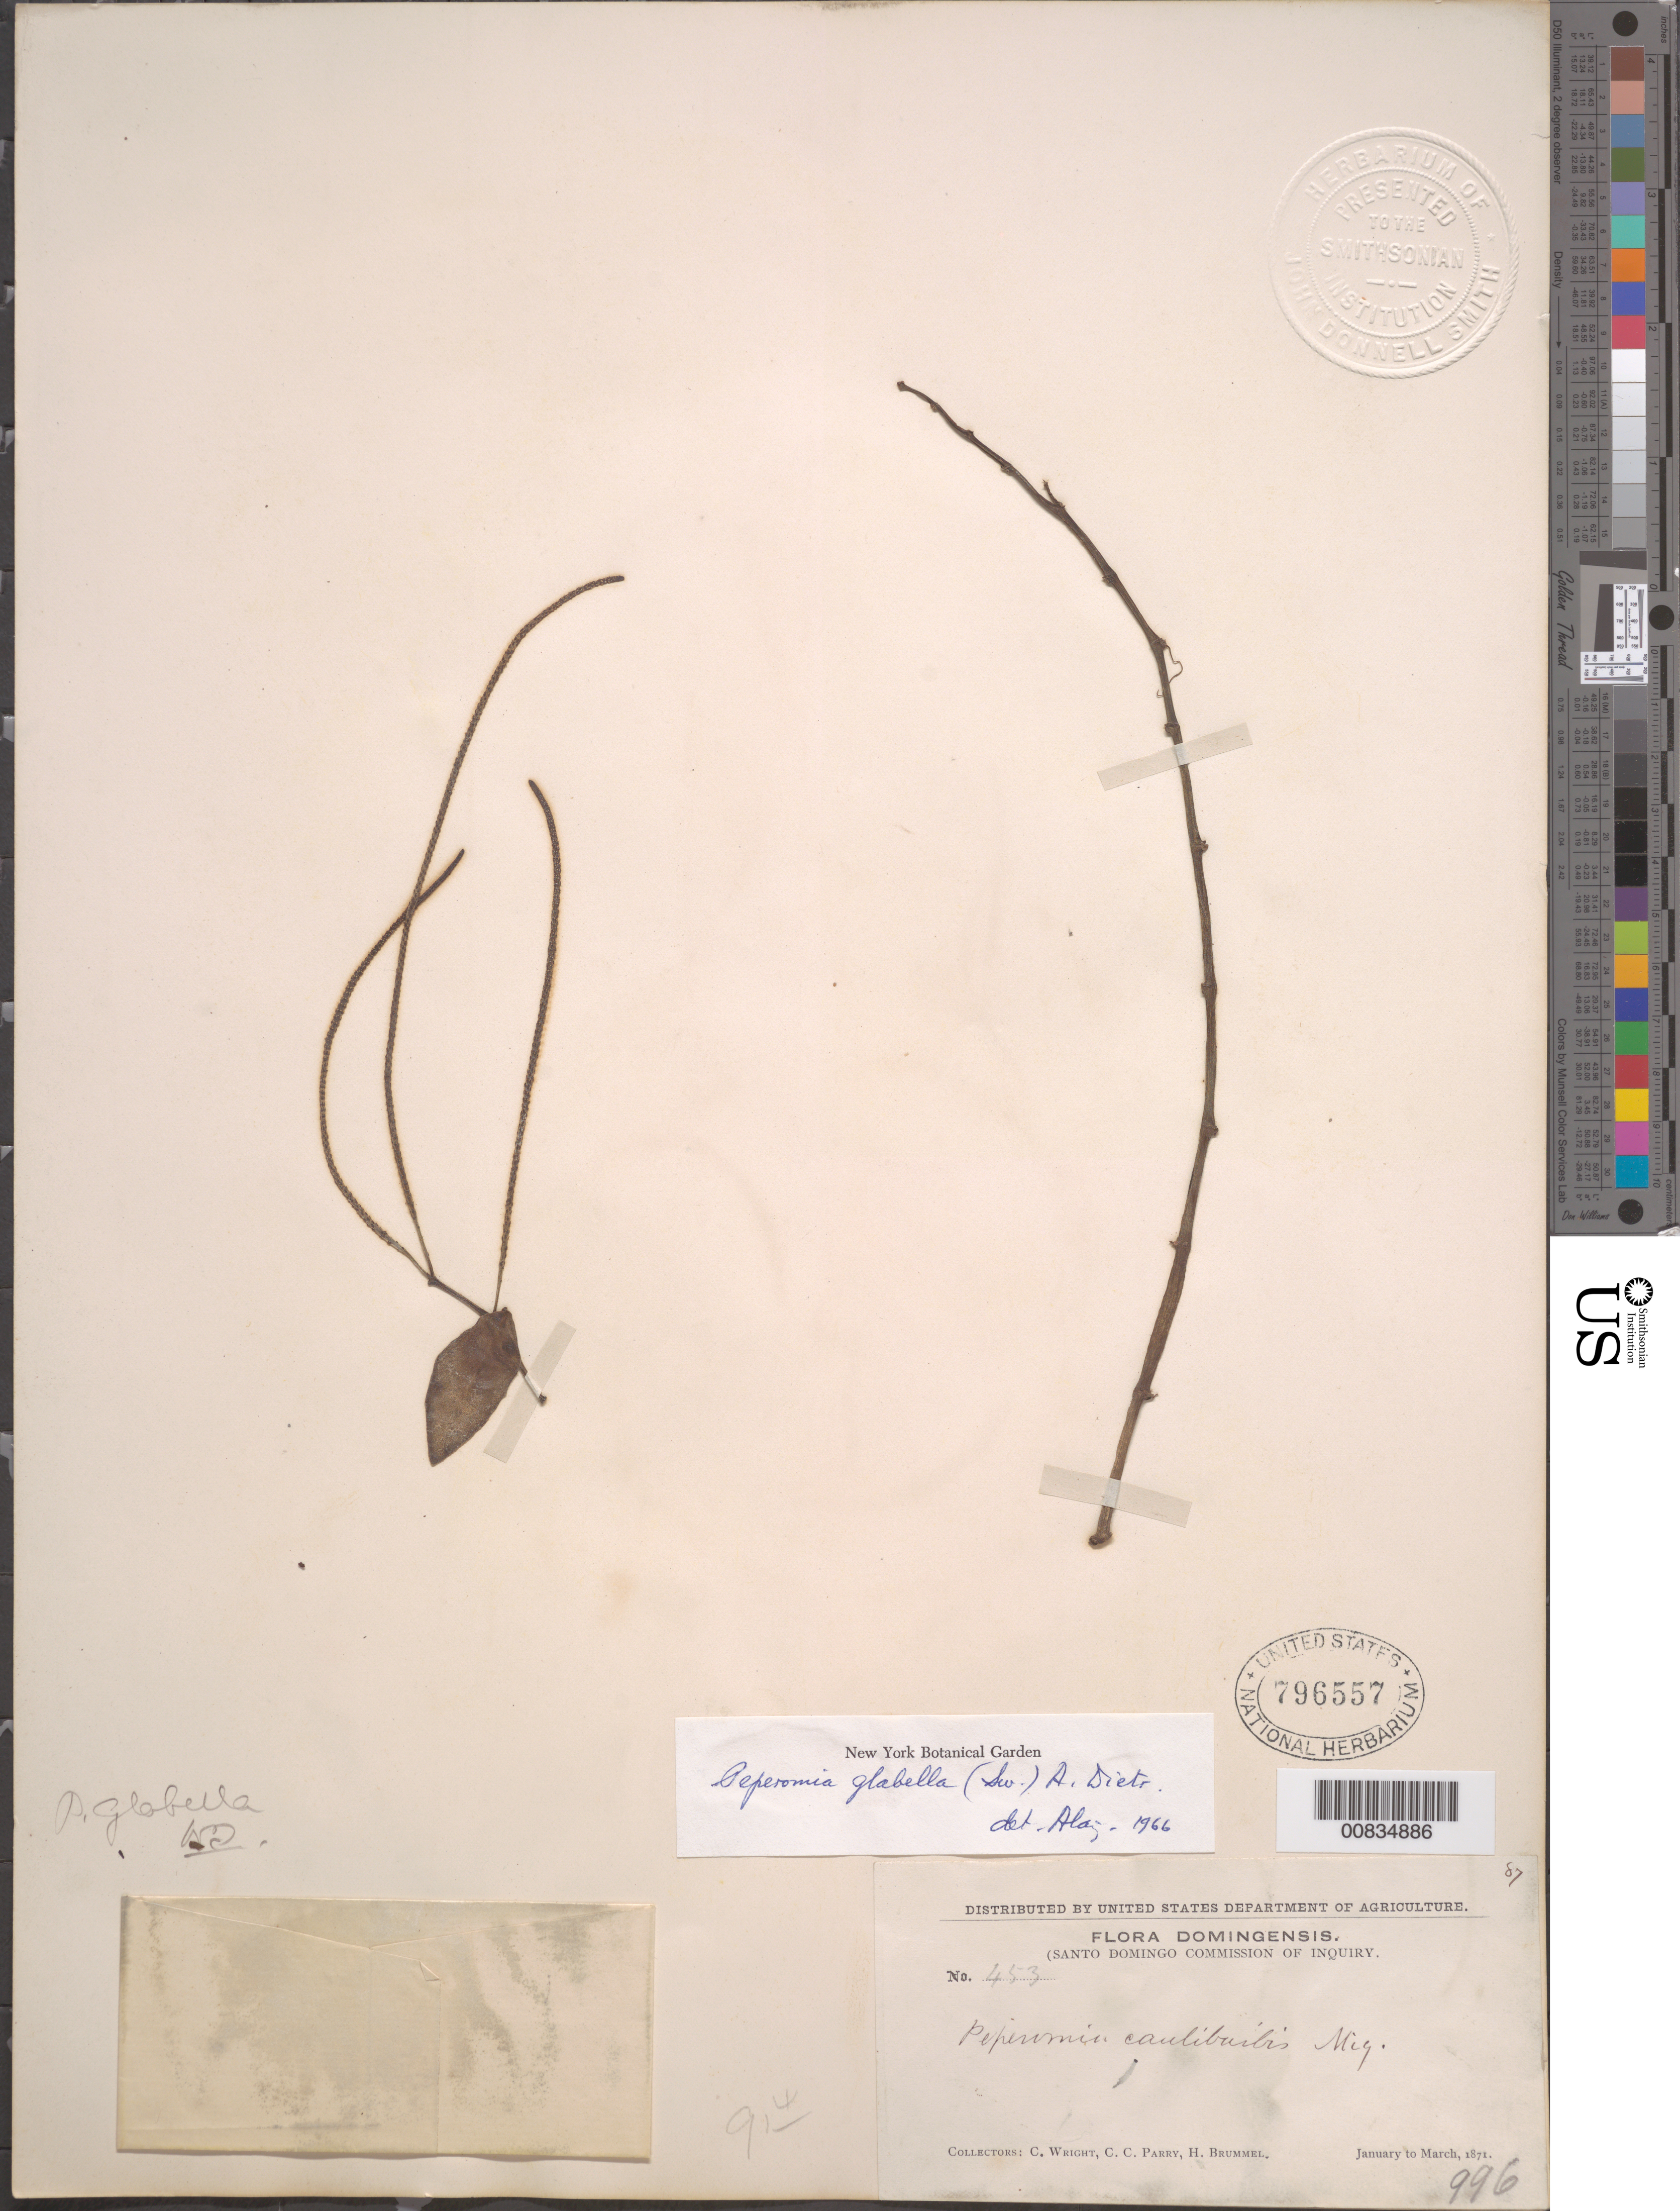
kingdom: Plantae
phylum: Tracheophyta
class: Magnoliopsida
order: Piperales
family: Piperaceae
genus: Peperomia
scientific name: Peperomia glabella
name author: (Sw.) A. Dietr.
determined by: Liogier, Alain H.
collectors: C. Wright, C. C. Parry & H. Brummel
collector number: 453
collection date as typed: Jan 1871 to -- Mar 1871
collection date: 1871-01/1871-03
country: Dominican Republic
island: Hispaniola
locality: Dominican Republic.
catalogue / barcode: US 796557